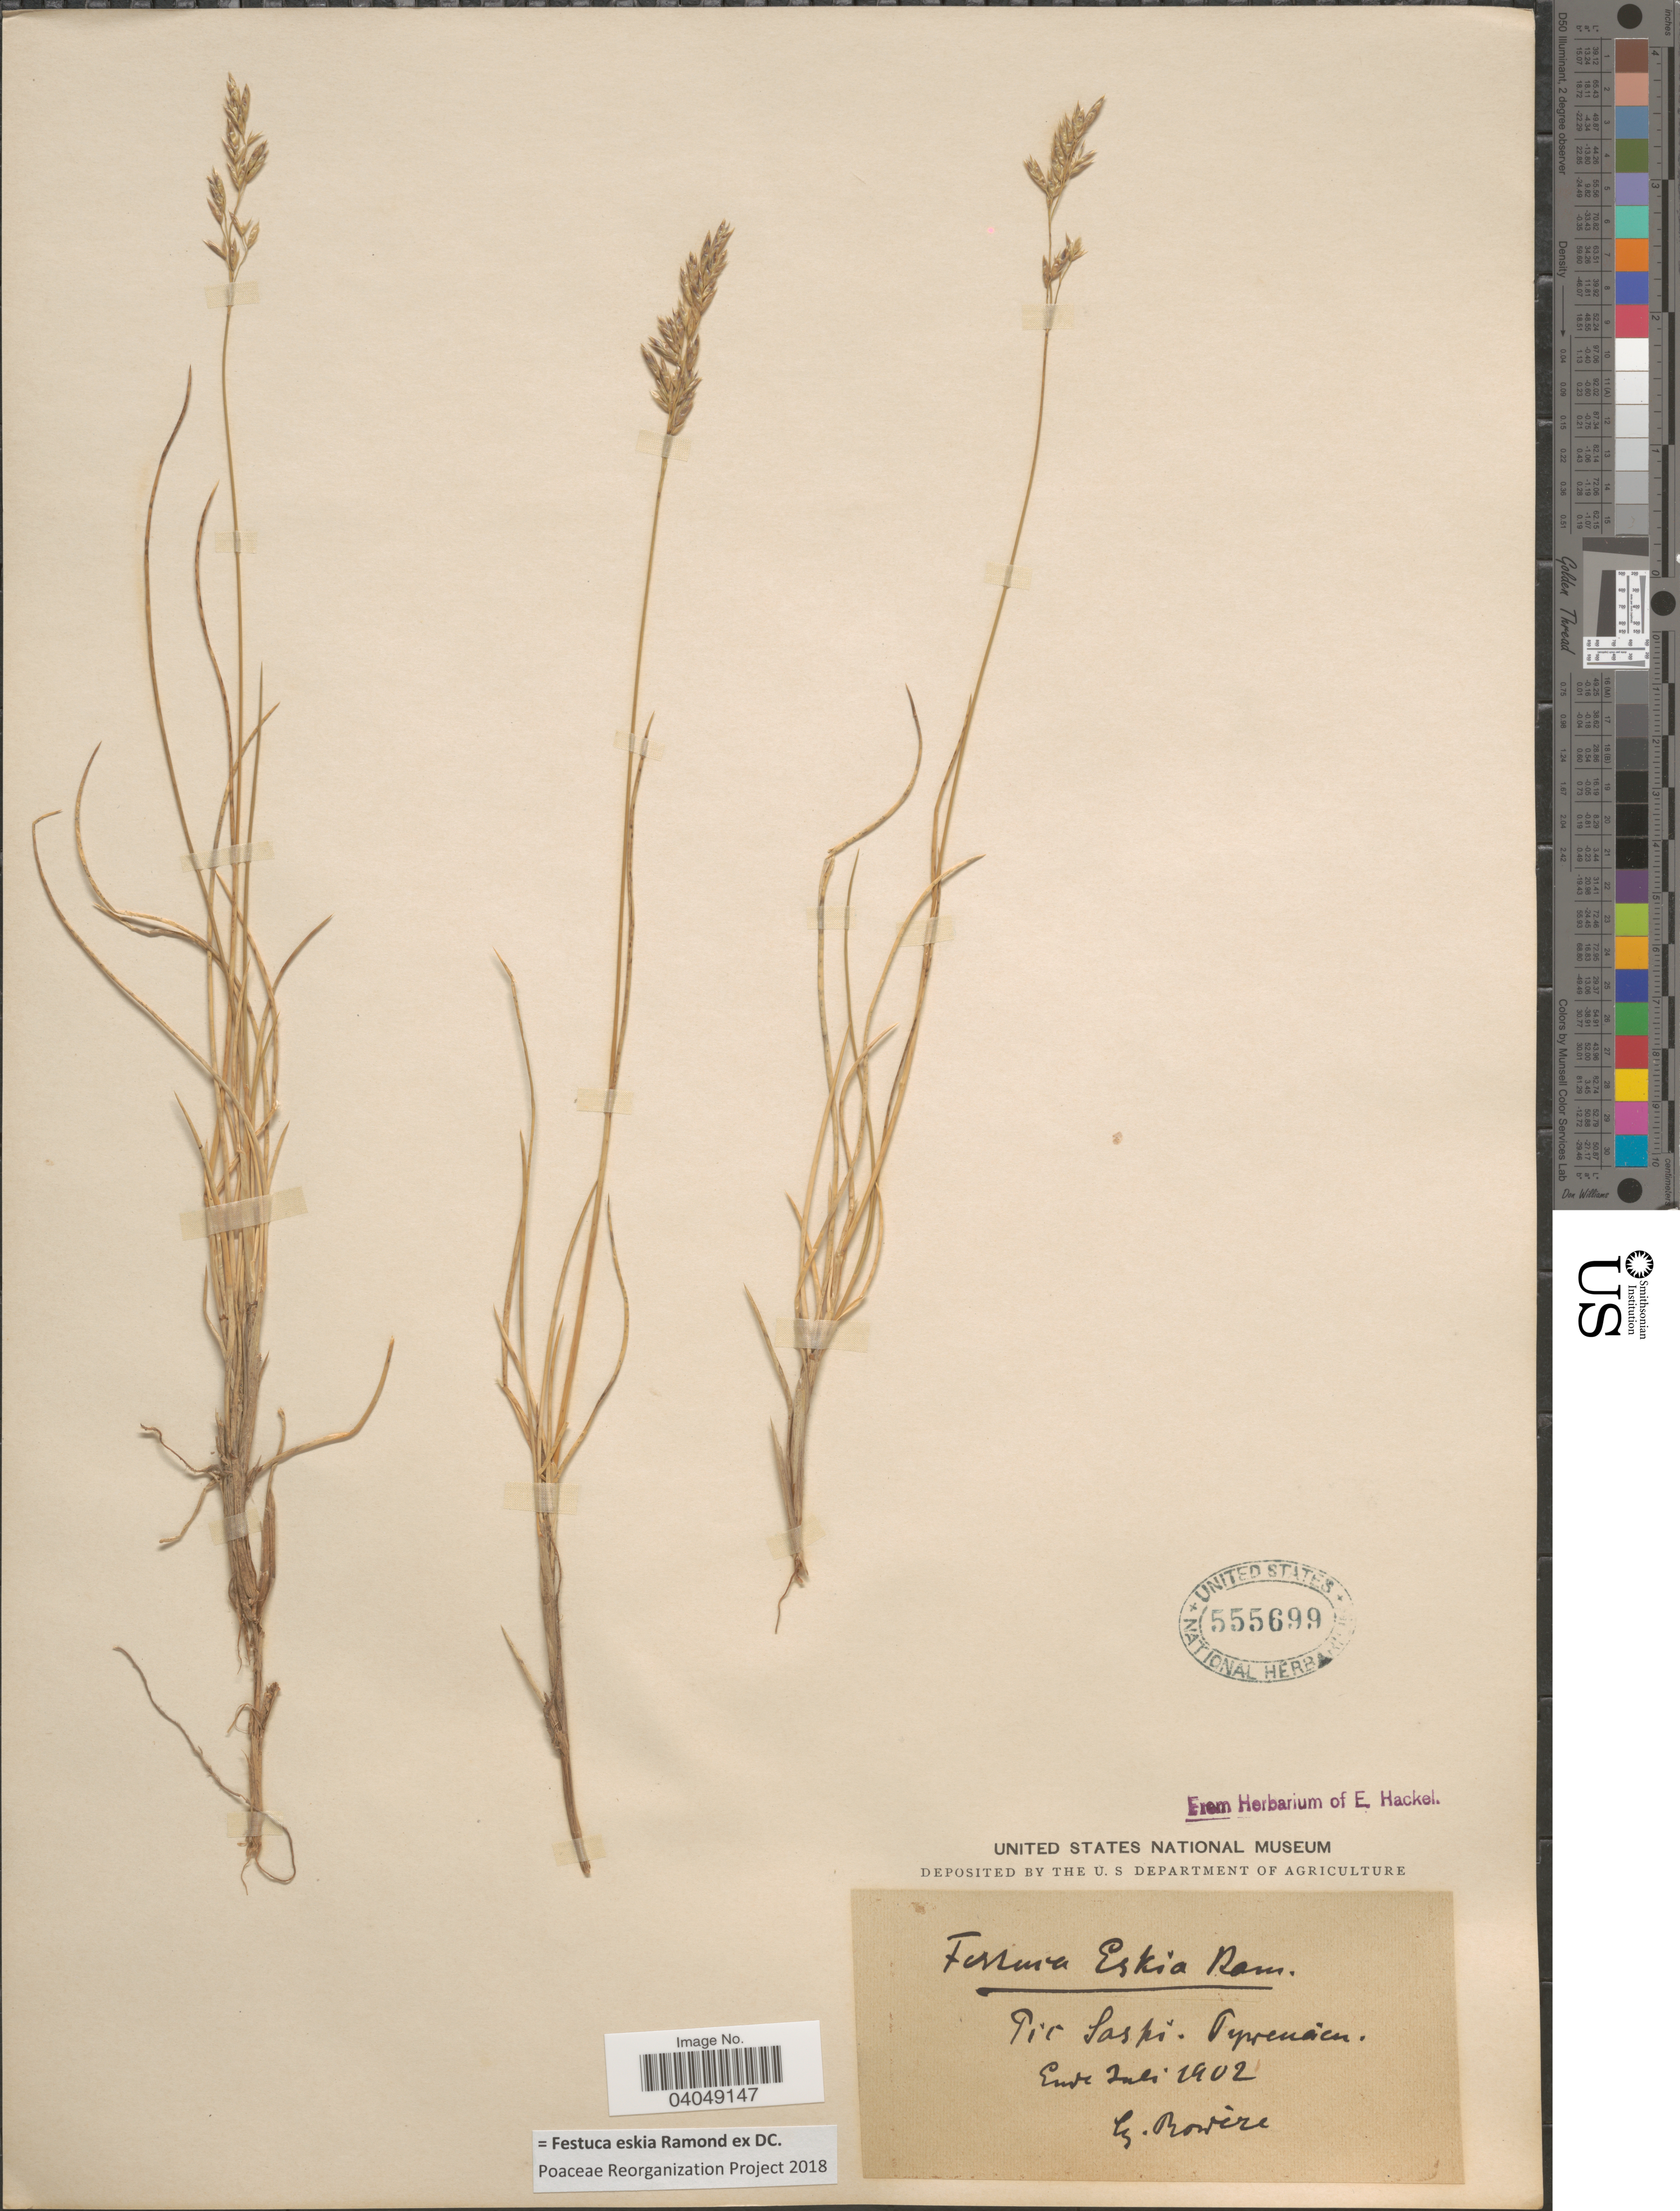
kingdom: Plantae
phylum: Tracheophyta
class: Liliopsida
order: Poales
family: Poaceae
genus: Festuca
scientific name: Festuca eskia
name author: Ramond ex DC.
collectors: -. Bordère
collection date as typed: Ende Juli 1902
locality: Pic Saski. Pyrenica. [interpreted]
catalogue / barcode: US 555699